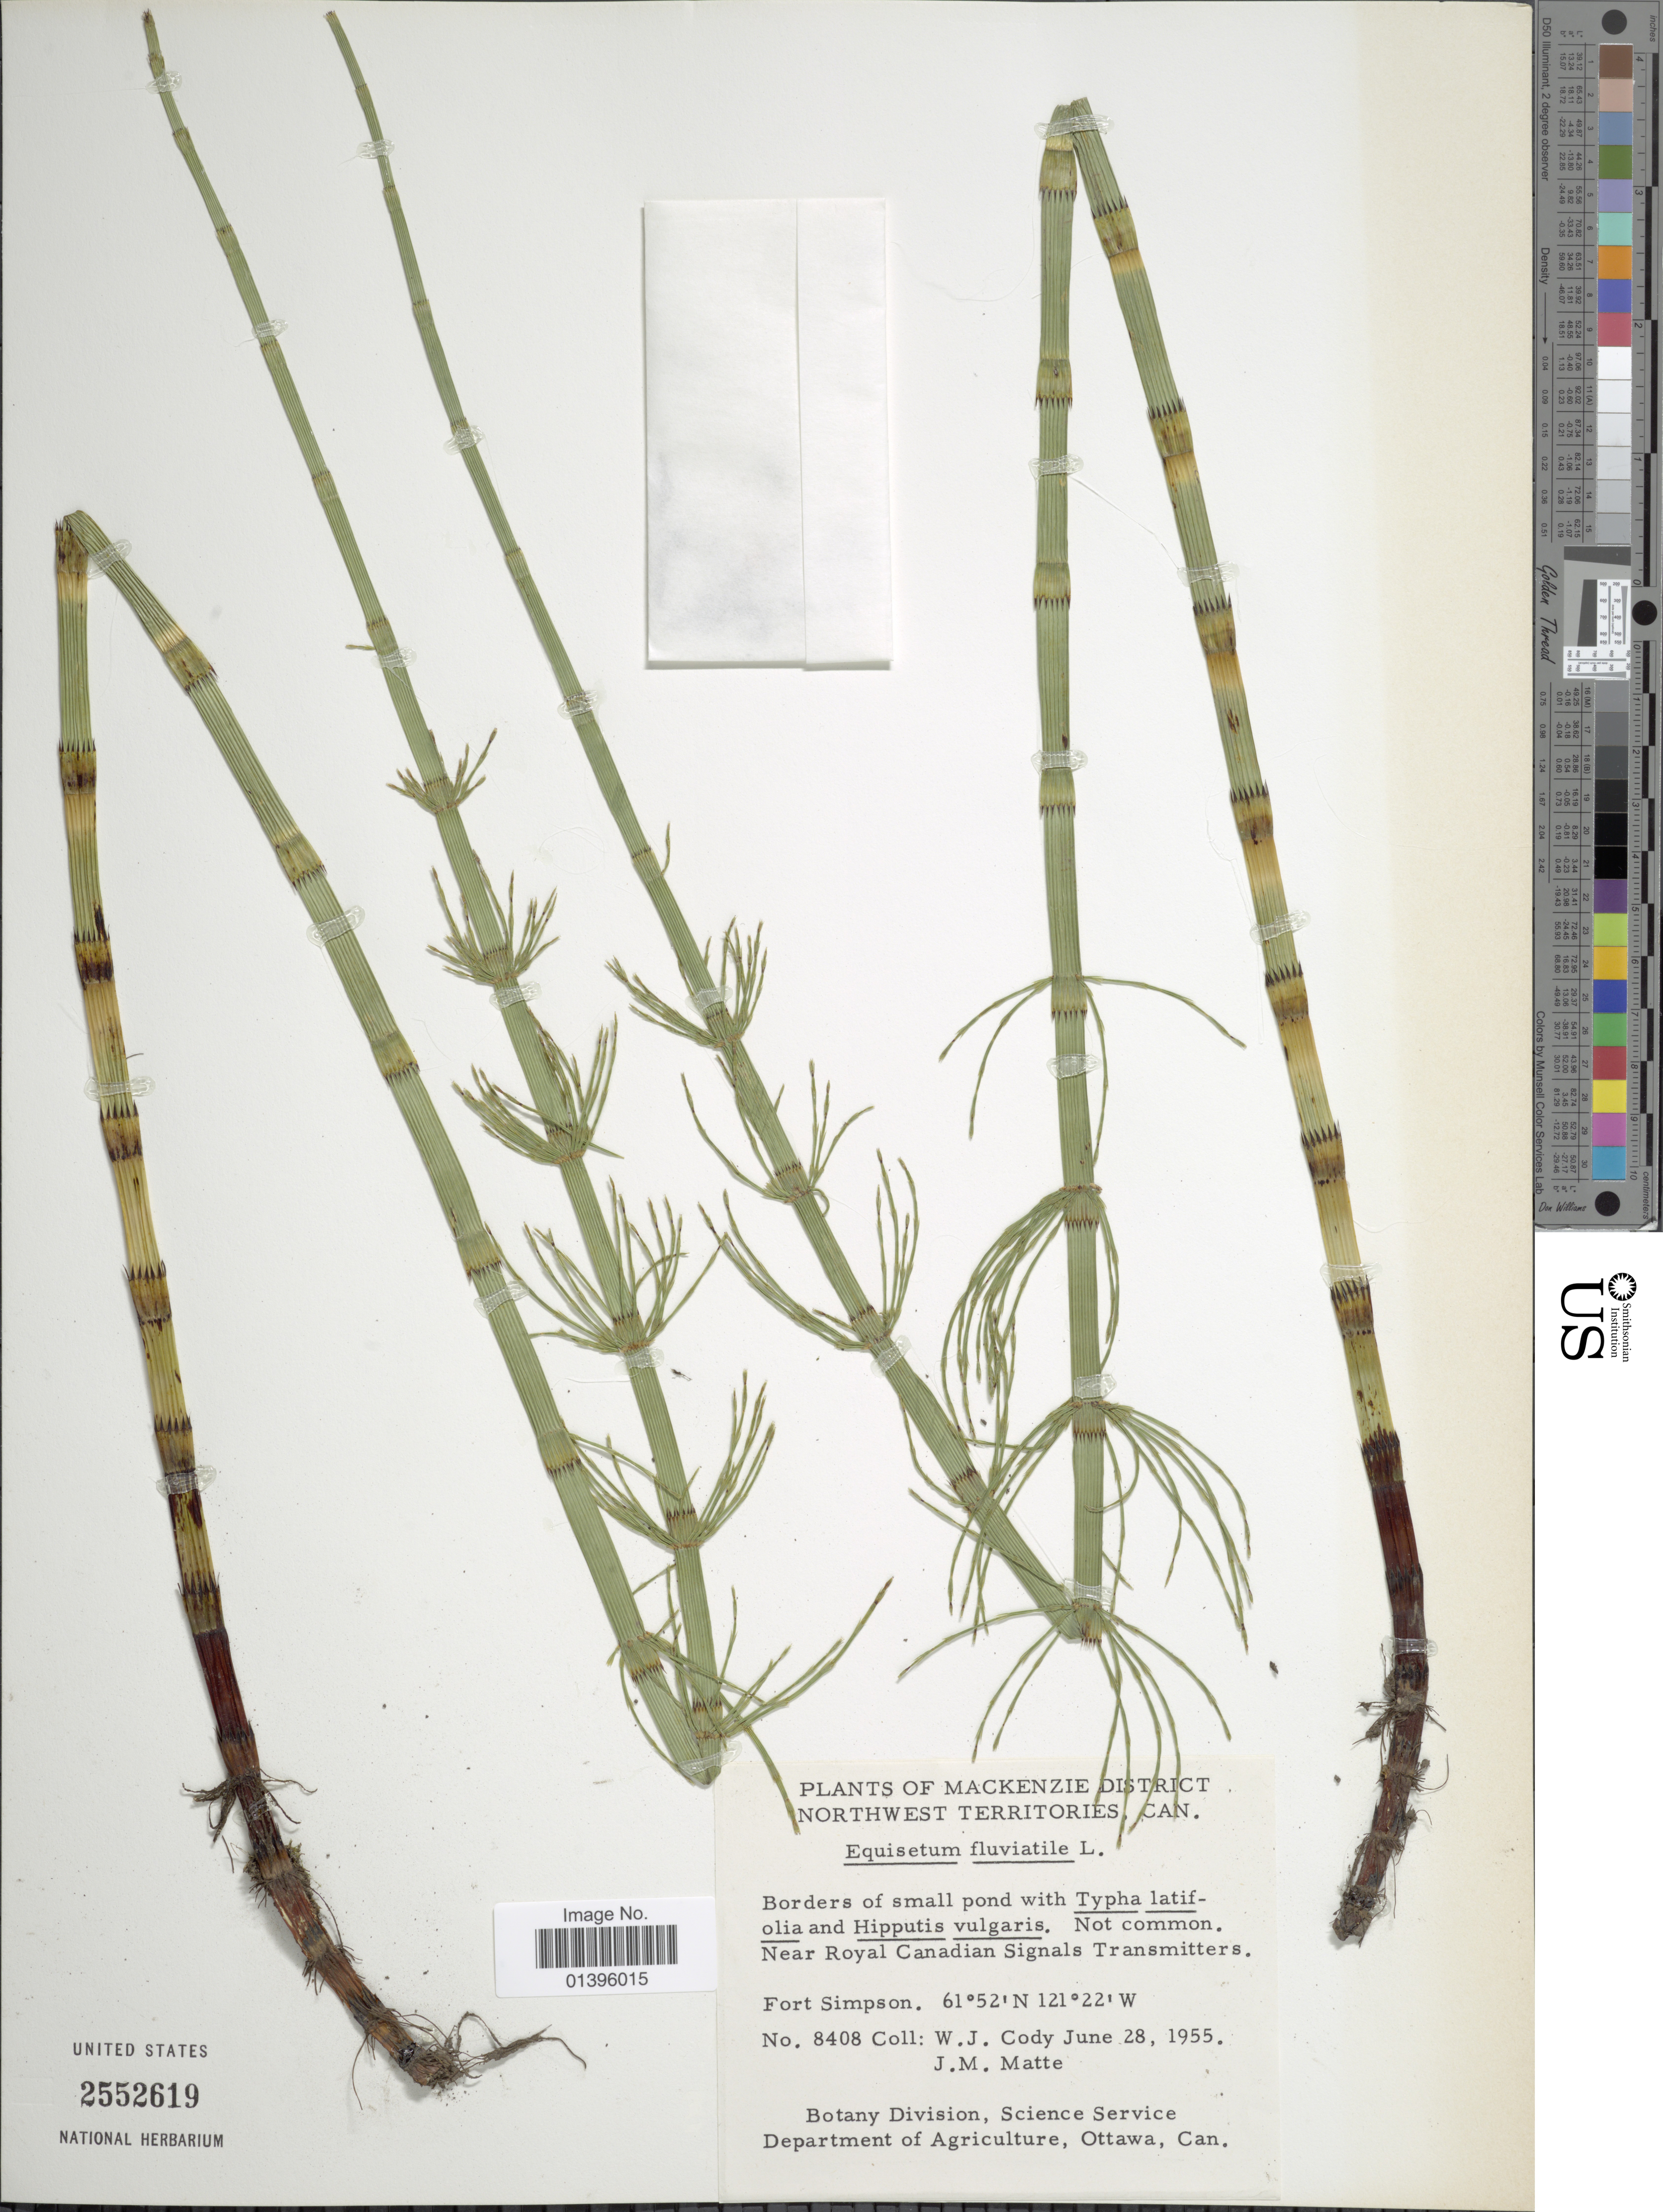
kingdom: Plantae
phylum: Tracheophyta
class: Polypodiopsida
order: Equisetales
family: Equisetaceae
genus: Equisetum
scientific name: Equisetum fluviatile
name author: L.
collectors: W. Cody & J. Matte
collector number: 8408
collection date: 1955-06-28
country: Canada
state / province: Northwest Territories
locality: Mackenzie District. Fort Simpson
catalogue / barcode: US 2552619